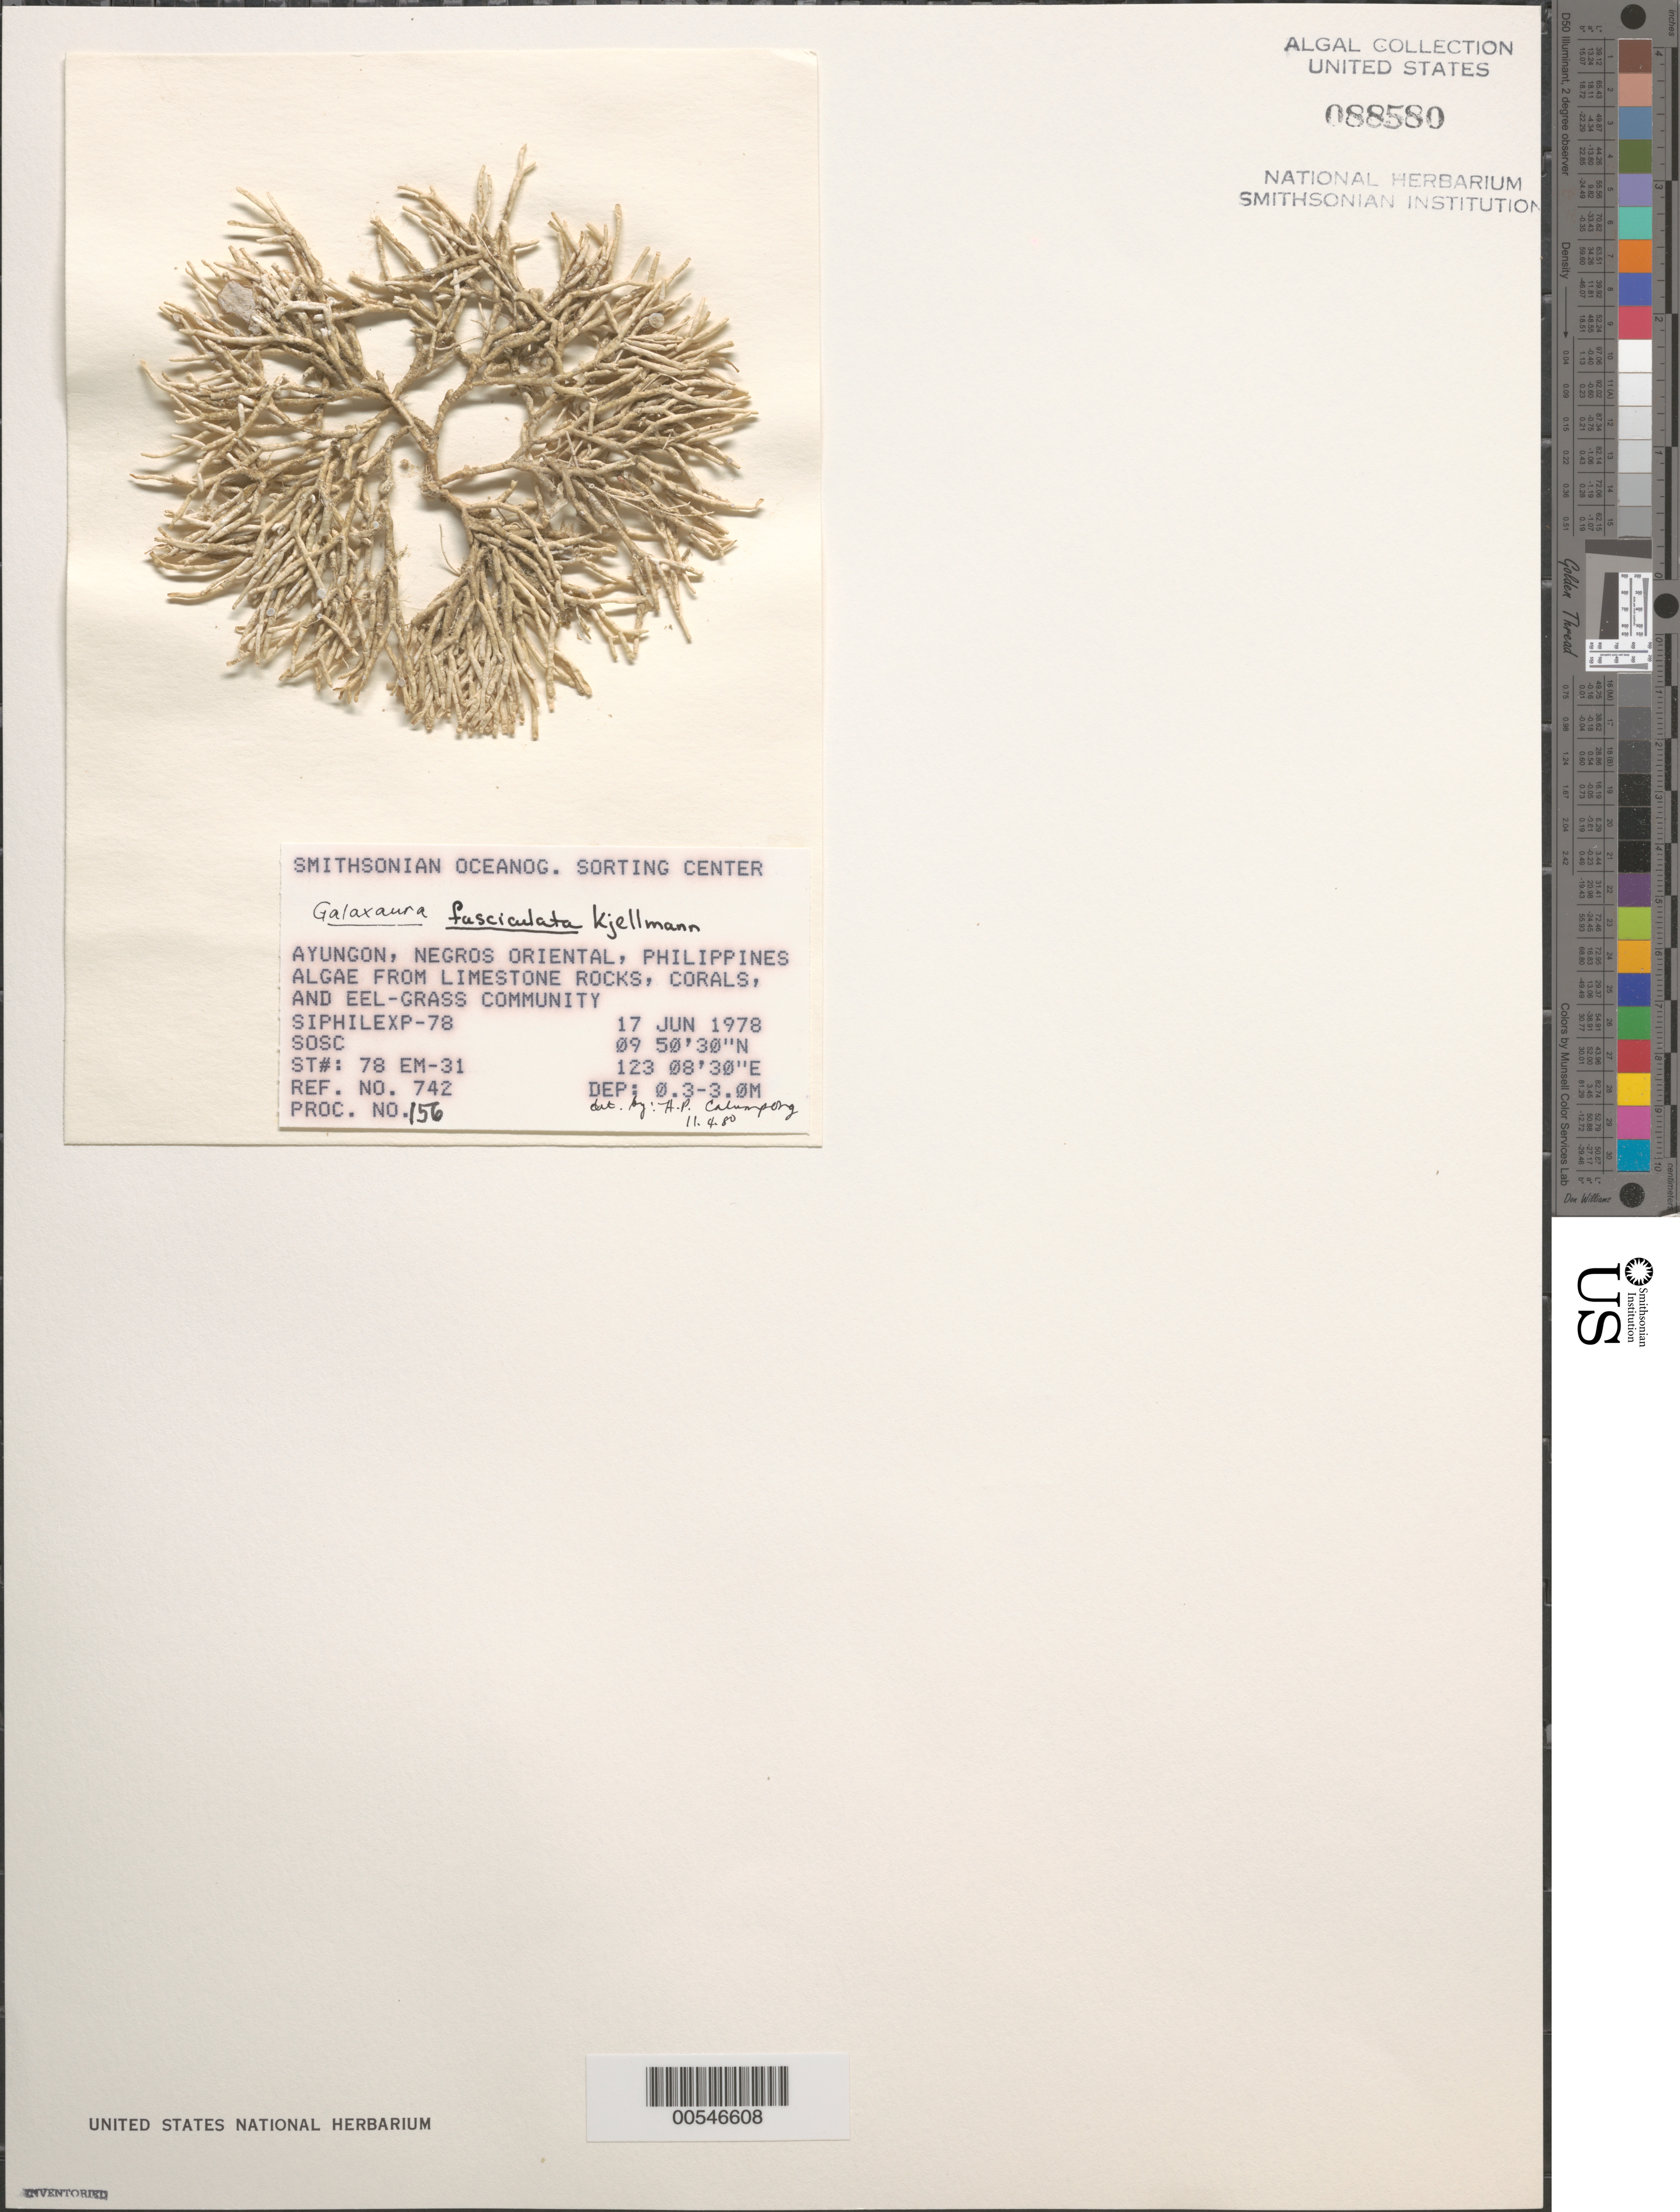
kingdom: Plantae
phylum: Rhodophyta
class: Florideophyceae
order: Nemaliales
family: Galaxauraceae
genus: Galaxaura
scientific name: Galaxaura divaricata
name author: (L.) Huisman & R.A. Towns.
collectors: SOSC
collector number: Station 78 Em-31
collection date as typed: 17 Jun 1978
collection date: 1978-06-17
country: Philippines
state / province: Central Visayas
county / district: Negros Oriental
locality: Ayungon, negros oriental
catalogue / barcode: US 88580